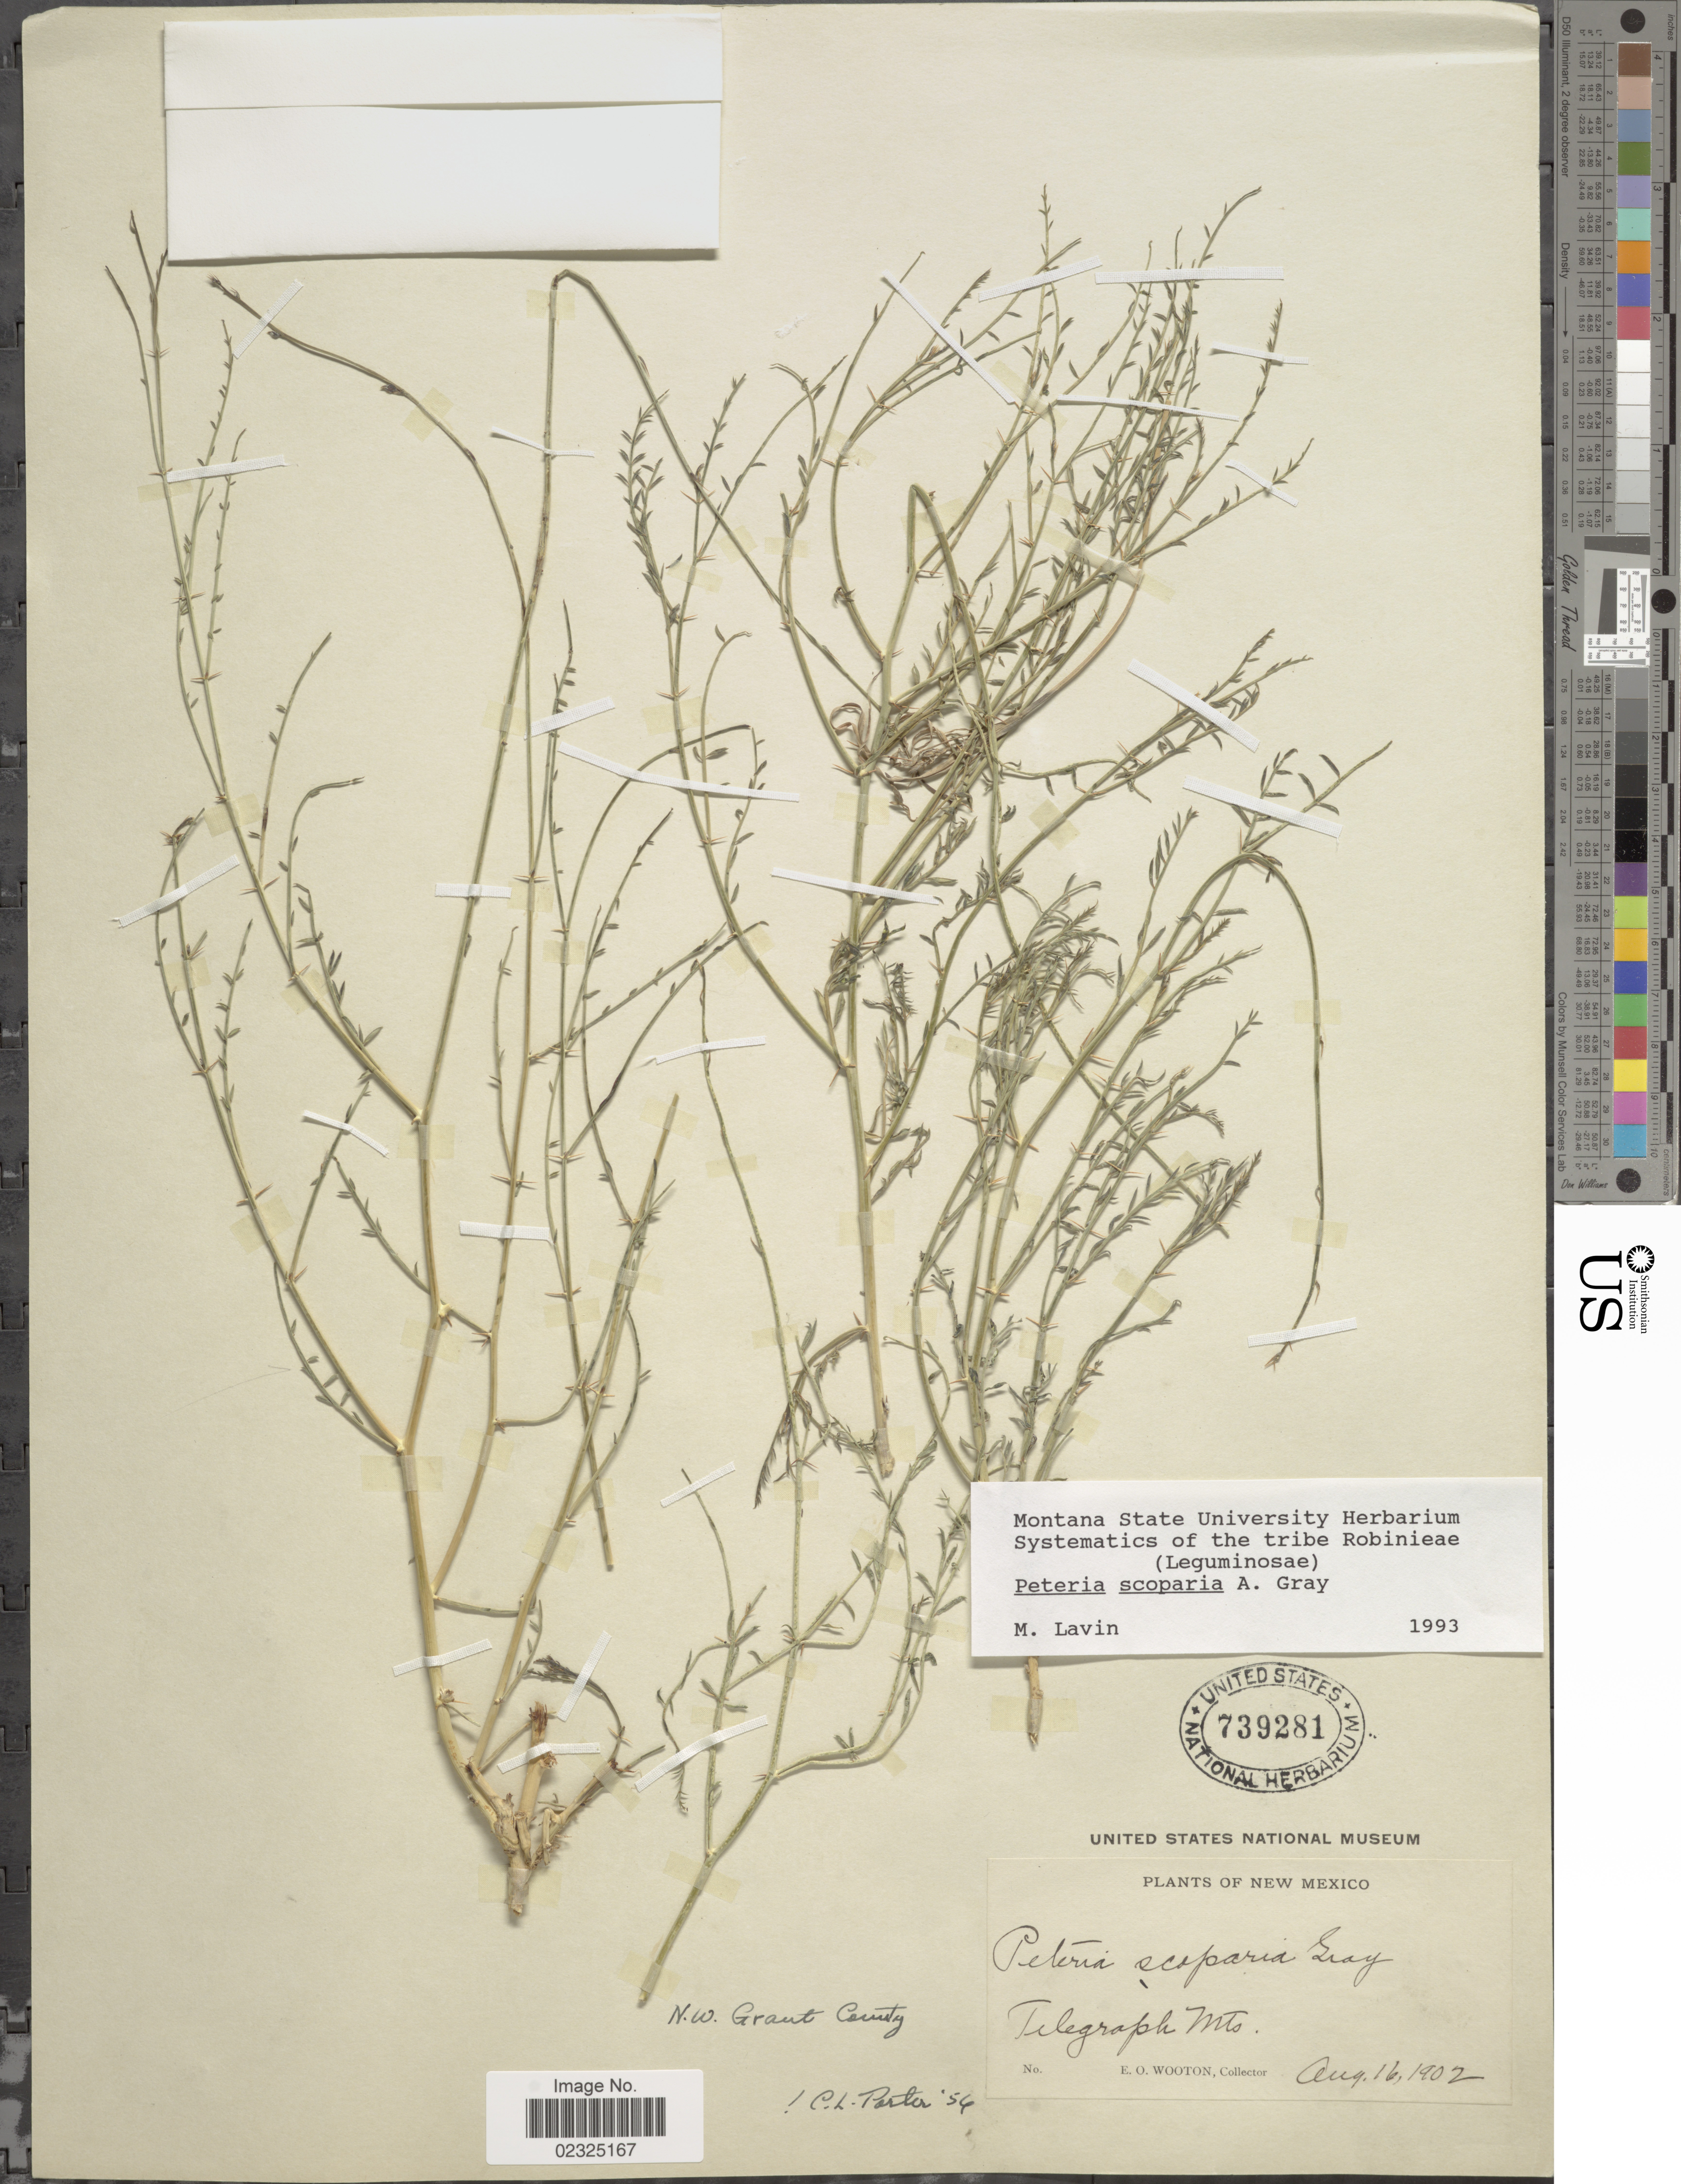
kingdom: Plantae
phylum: Tracheophyta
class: Magnoliopsida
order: Fabales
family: Fabaceae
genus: Peteria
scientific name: Peteria scoparia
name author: A. Gray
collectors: E. O. Wooton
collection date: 1902-08-16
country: United States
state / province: New Mexico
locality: Telegraph Mts., N.W. Grant County.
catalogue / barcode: US 739281